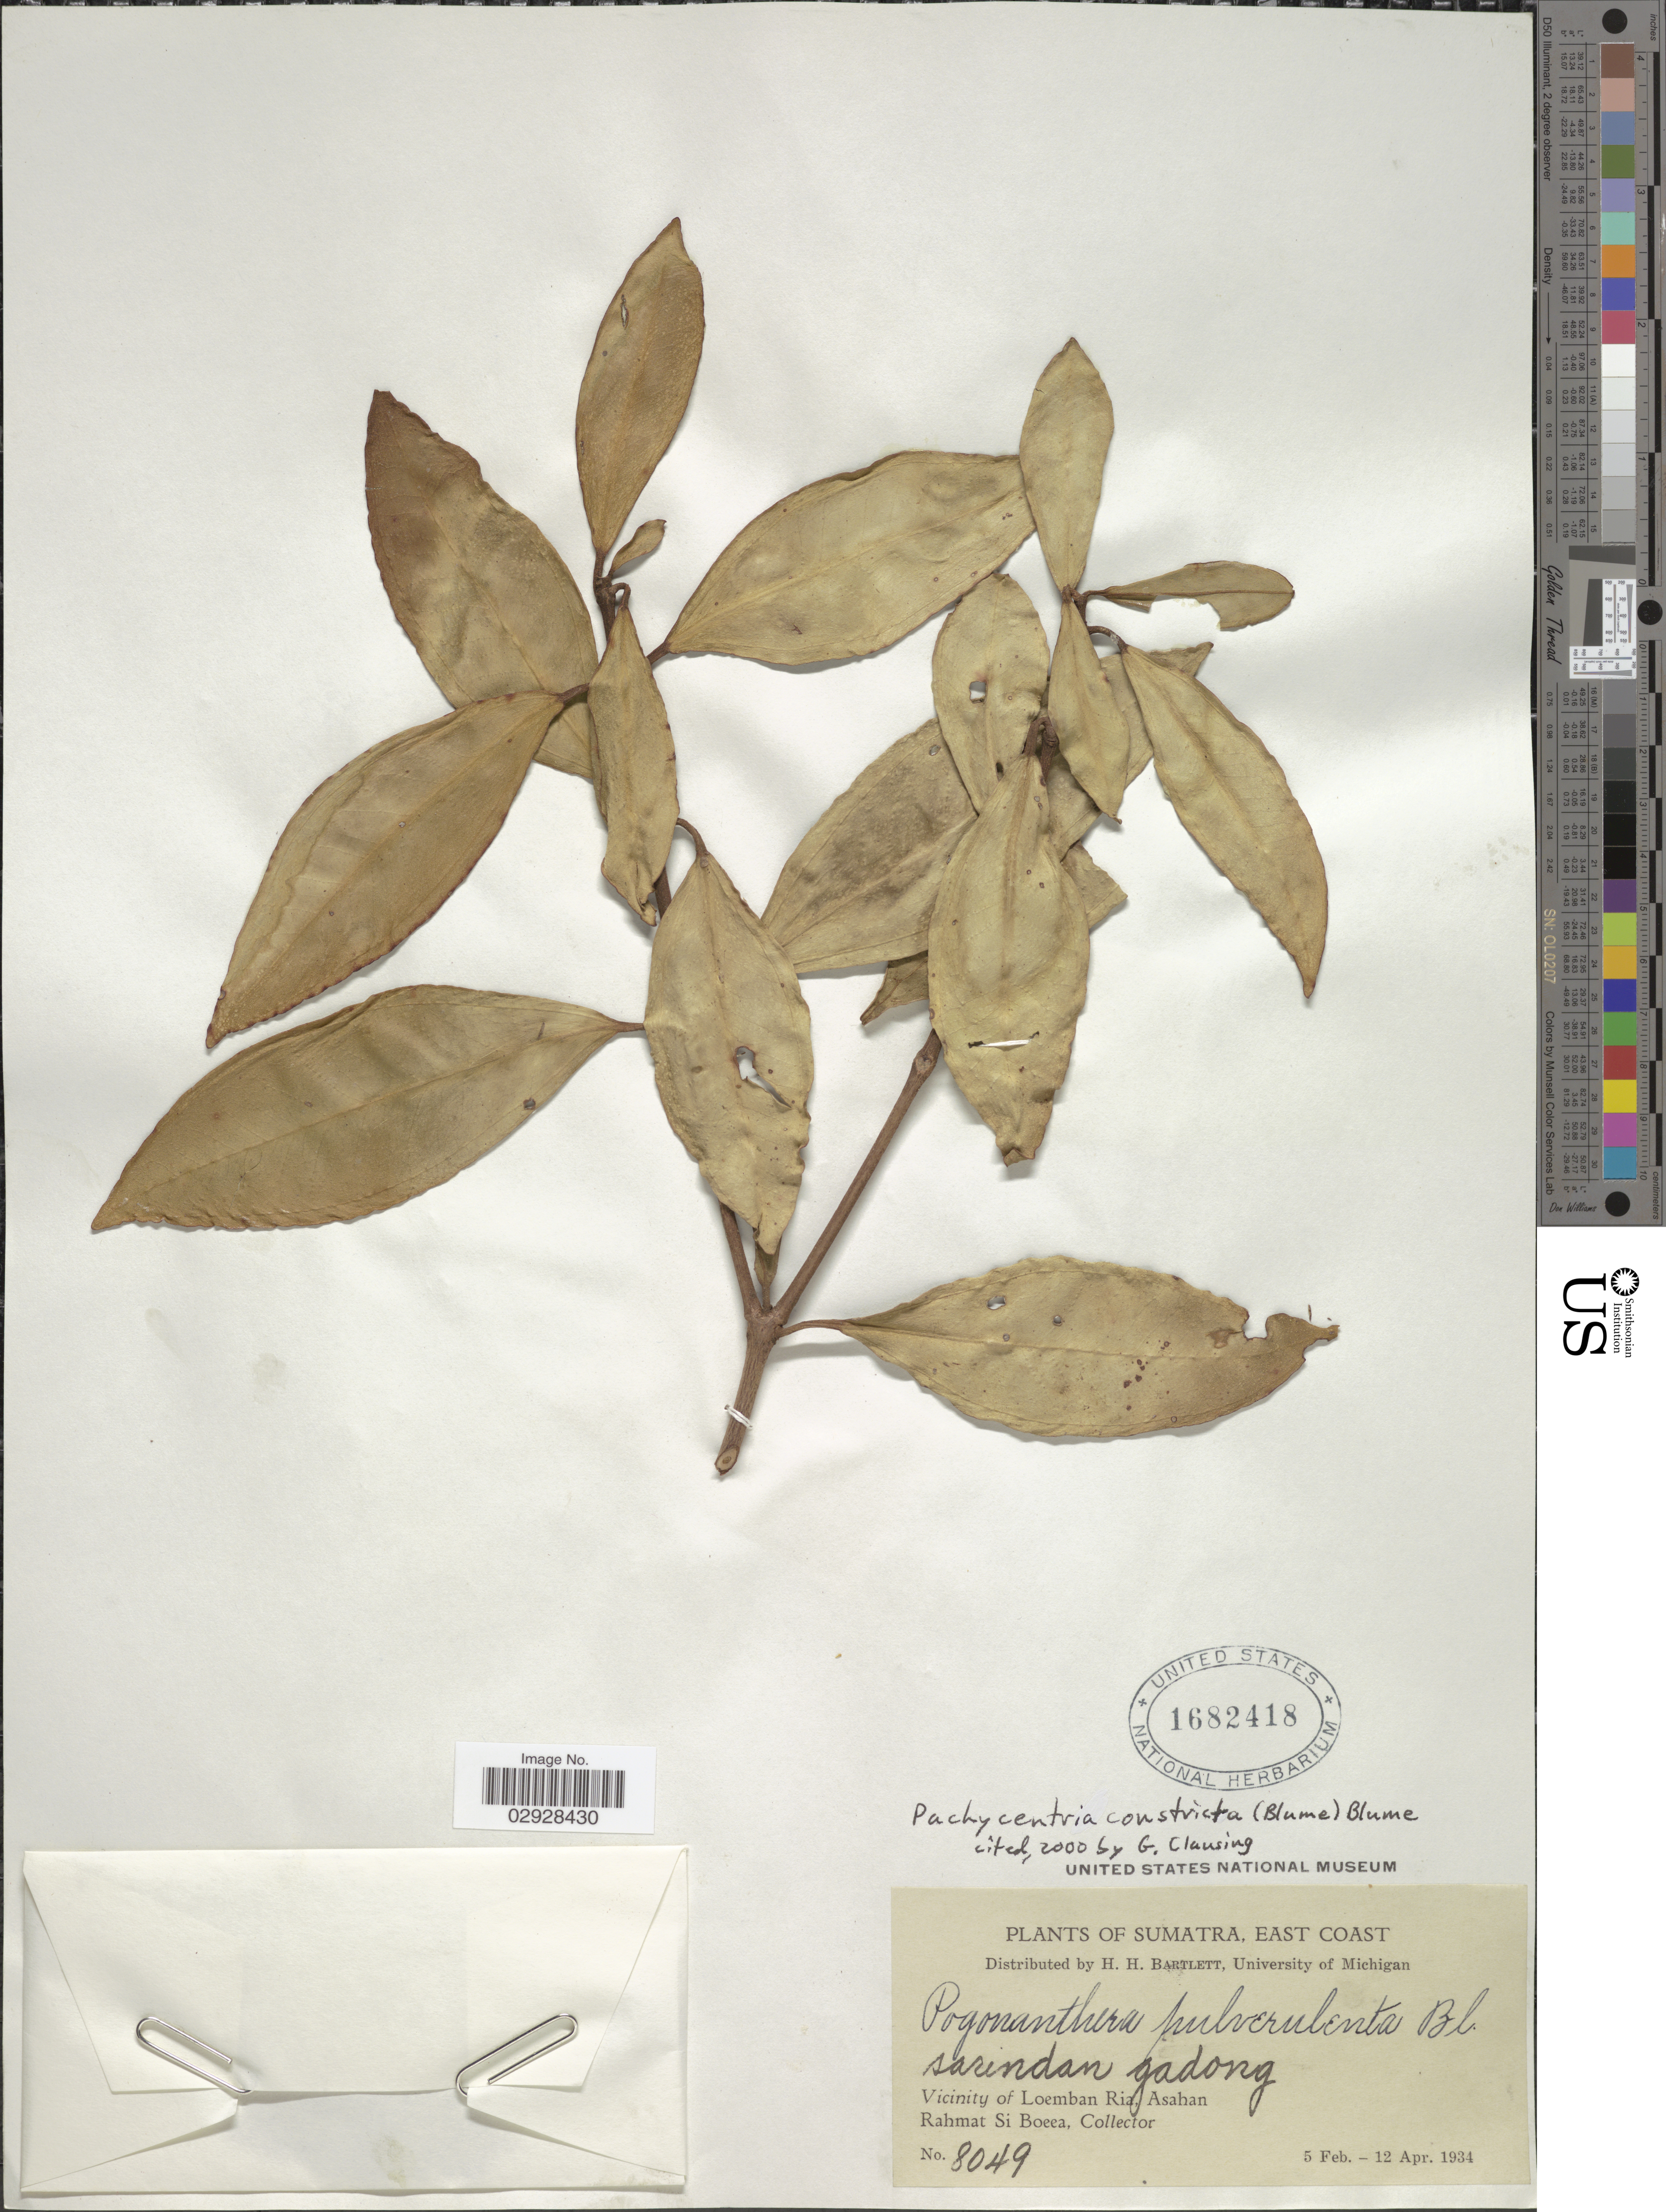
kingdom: Plantae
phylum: Tracheophyta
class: Magnoliopsida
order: Myrtales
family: Melastomataceae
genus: Pachycentria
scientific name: Pachycentria constricta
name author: Blume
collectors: Rahmat Si Boeea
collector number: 8049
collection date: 1934-02-05/1934-04-12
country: Indonesia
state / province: Sumatra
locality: East Coast. Vicinity of Loemban Ria, Asaban. Sarindan gadong [unsure placement].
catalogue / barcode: US 1682418